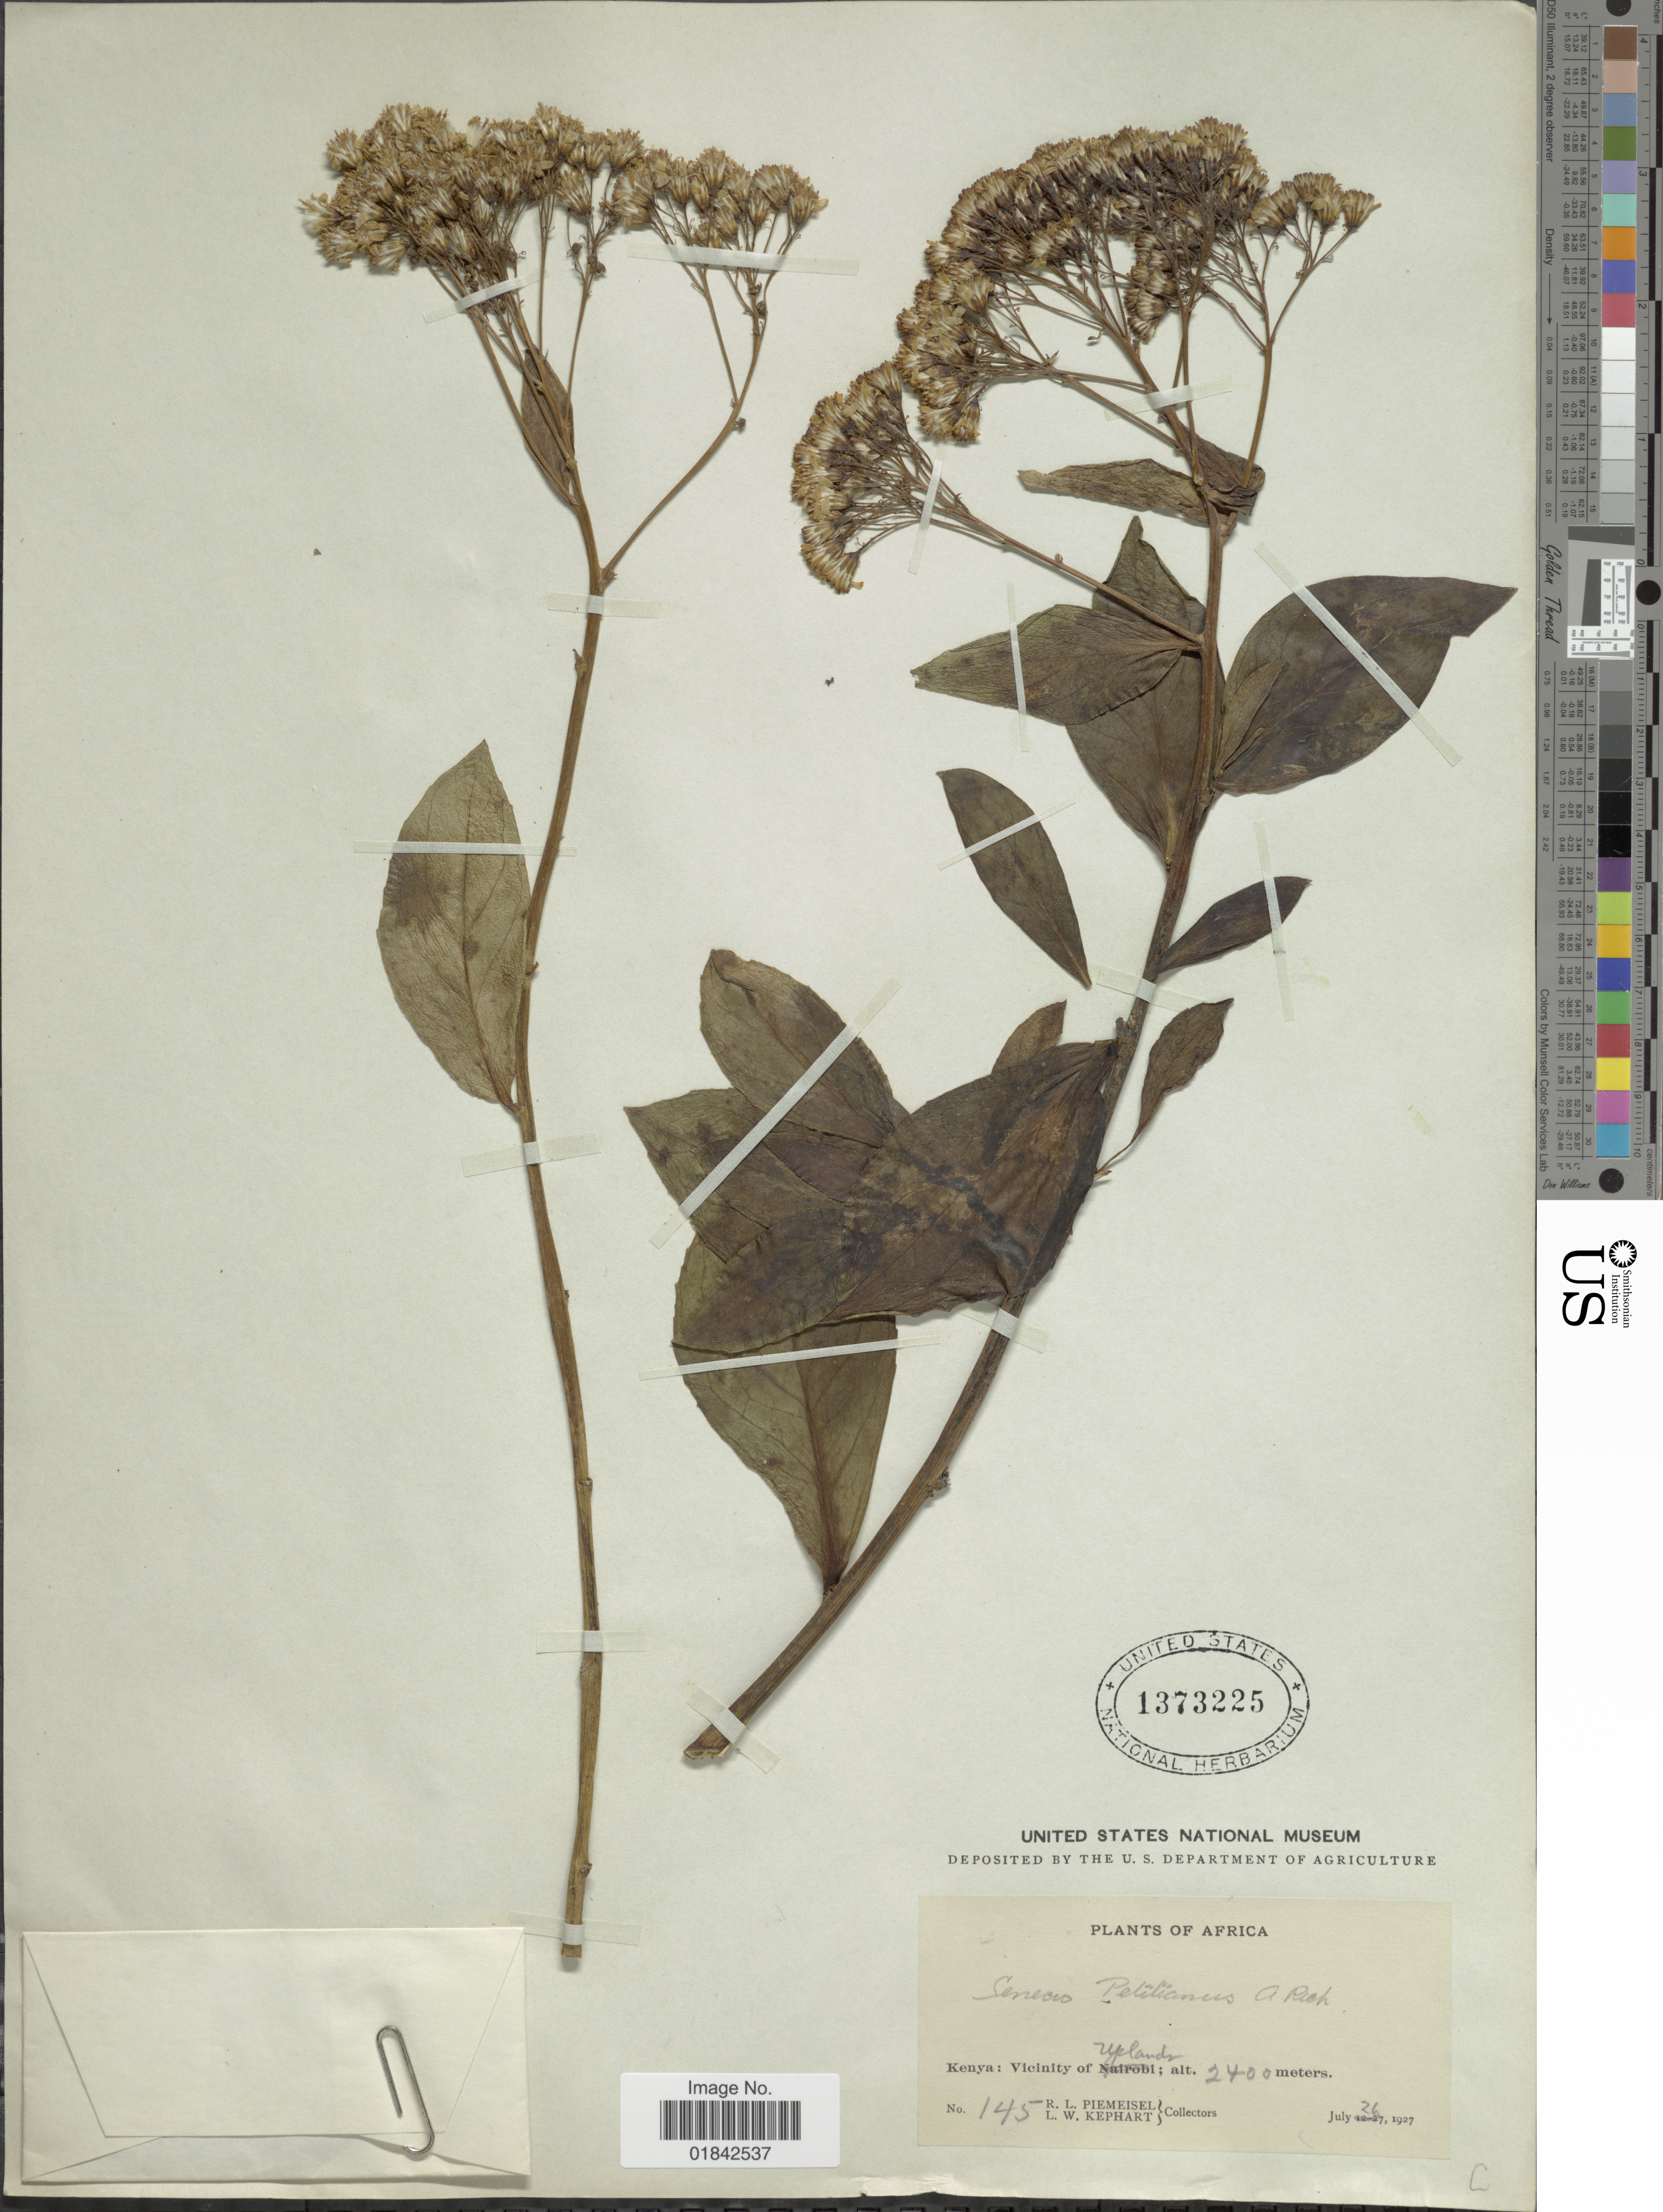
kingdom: Plantae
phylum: Tracheophyta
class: Magnoliopsida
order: Asterales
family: Asteraceae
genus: Senecio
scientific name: Senecio petitianus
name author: A. Rich.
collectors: R. L. Piemeisel & L. W. Kephart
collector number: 145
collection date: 1927-07-26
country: Kenya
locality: Vicinity of Uplands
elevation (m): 2400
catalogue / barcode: US 1373225